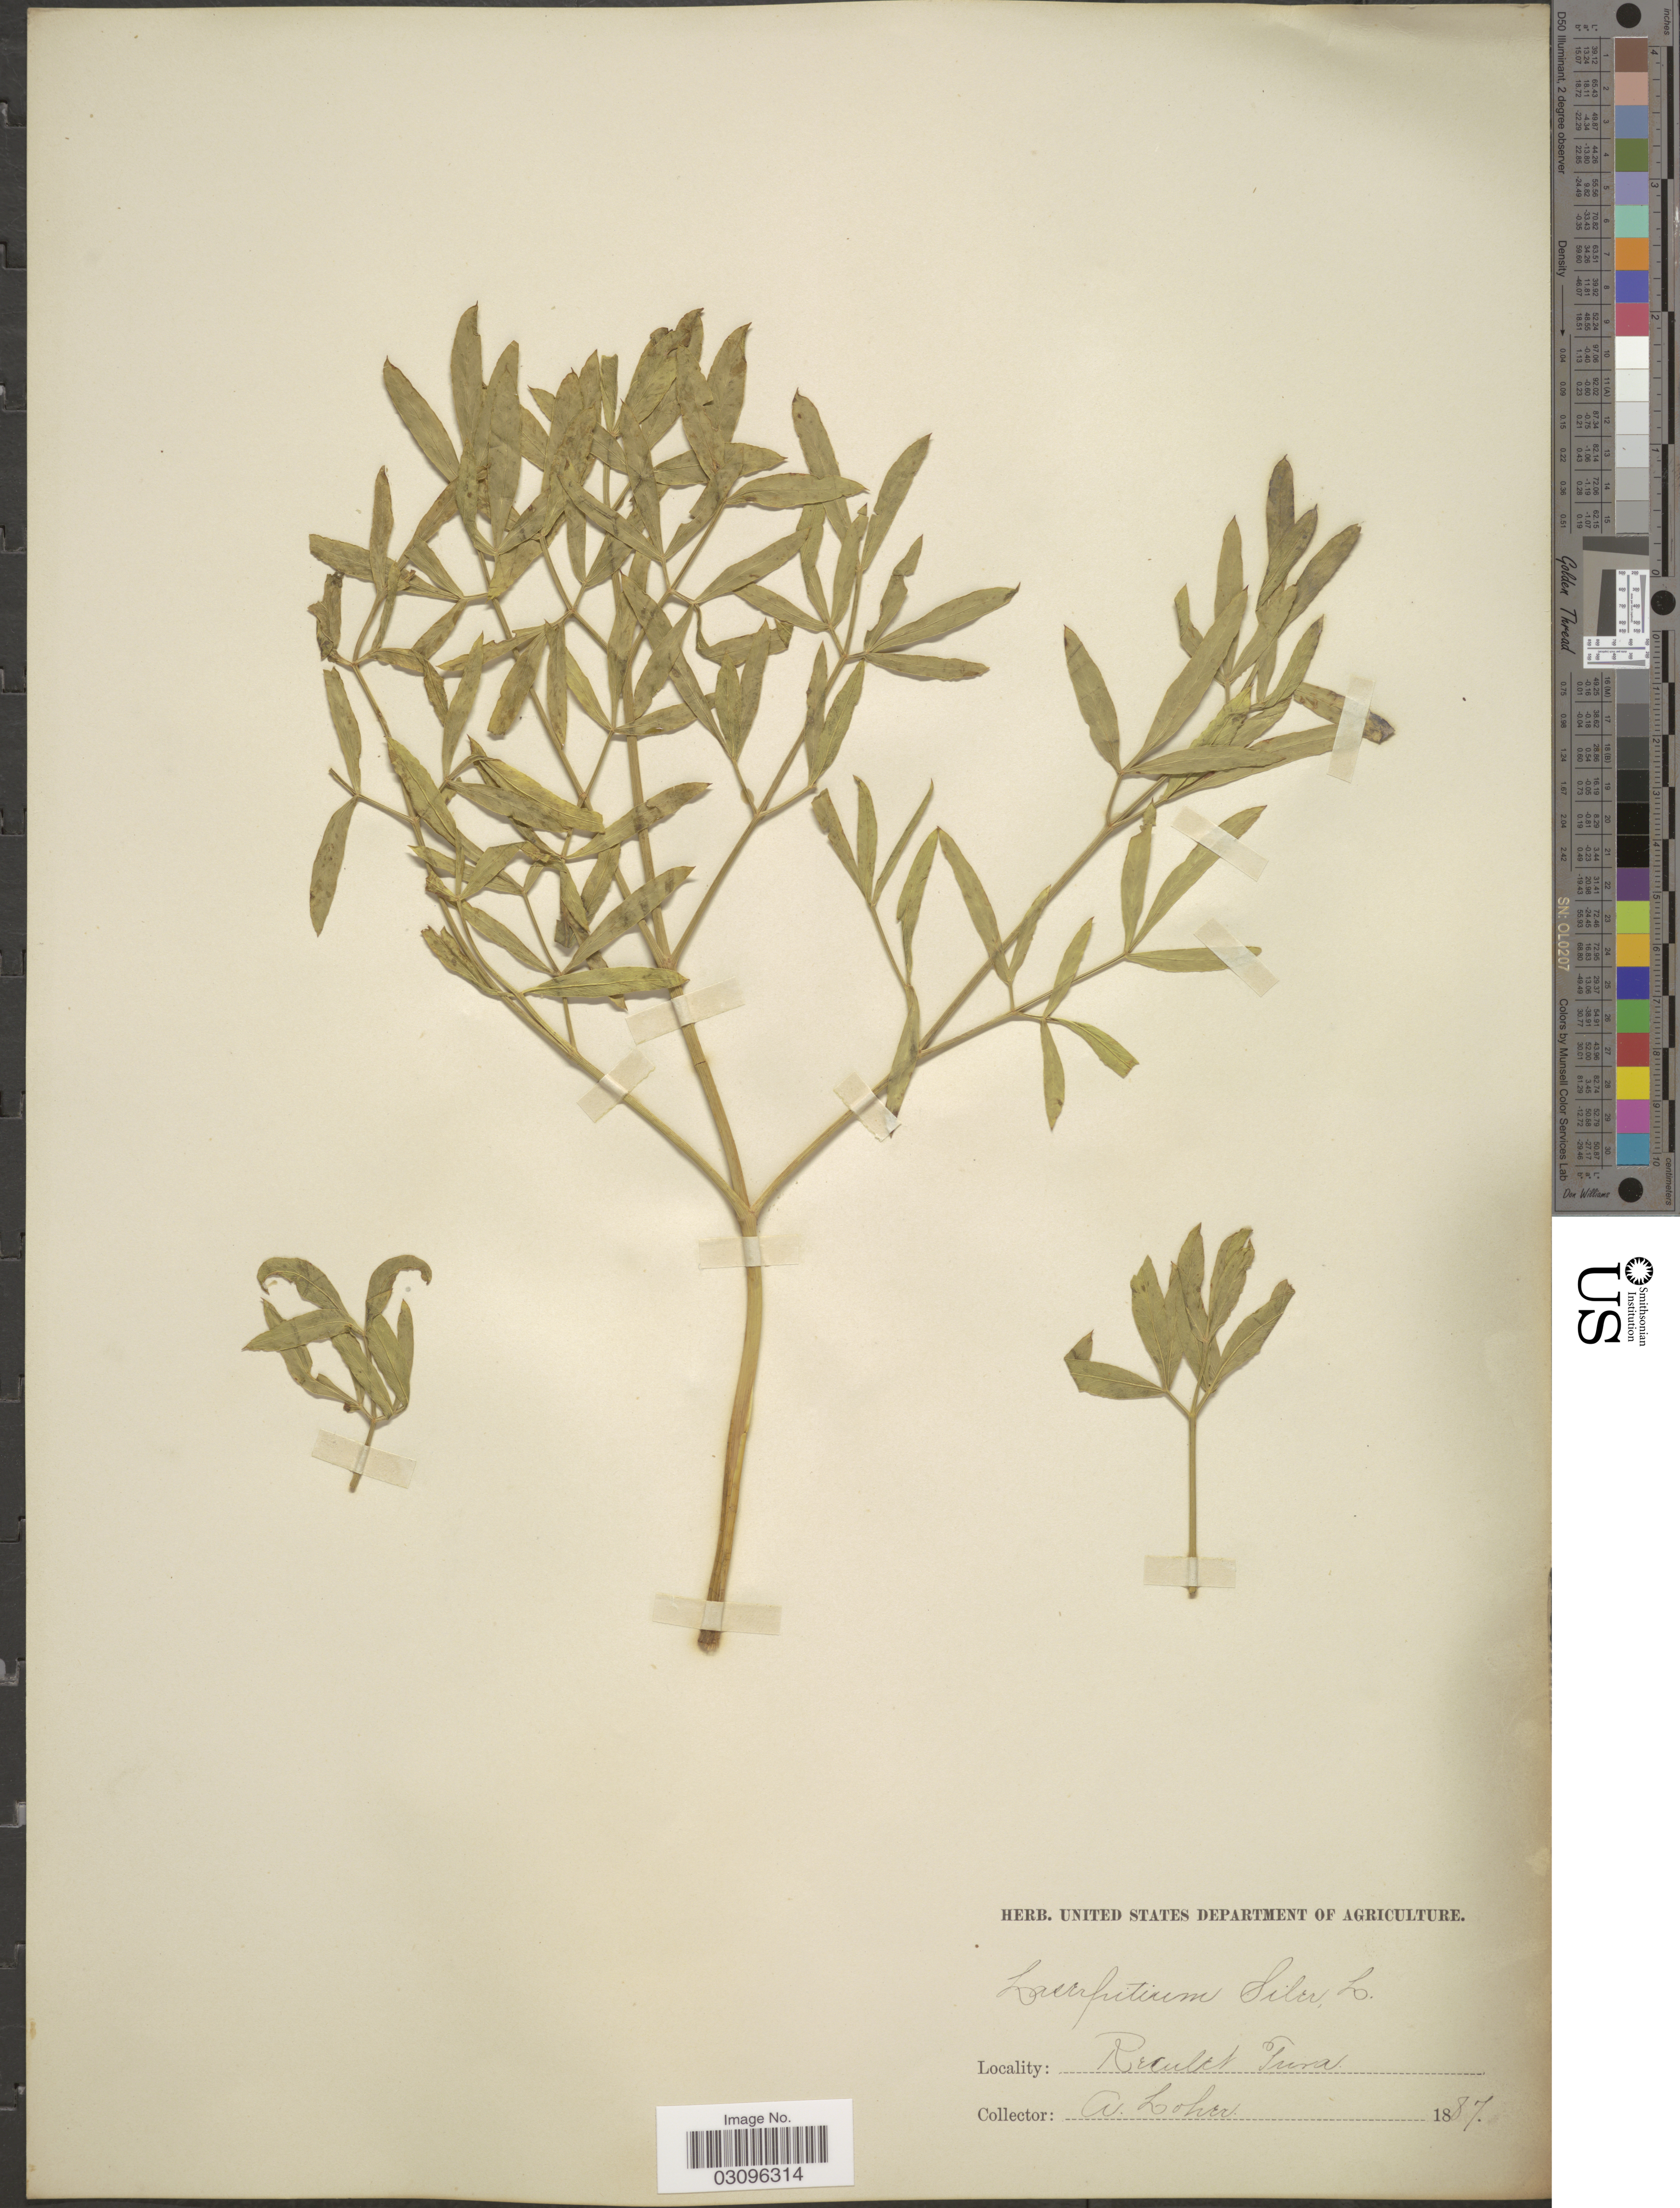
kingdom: Plantae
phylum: Tracheophyta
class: Magnoliopsida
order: Apiales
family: Apiaceae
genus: Laserpitium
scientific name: Laserpitium siler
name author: L.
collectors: A. Loher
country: France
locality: Reculet Jura.